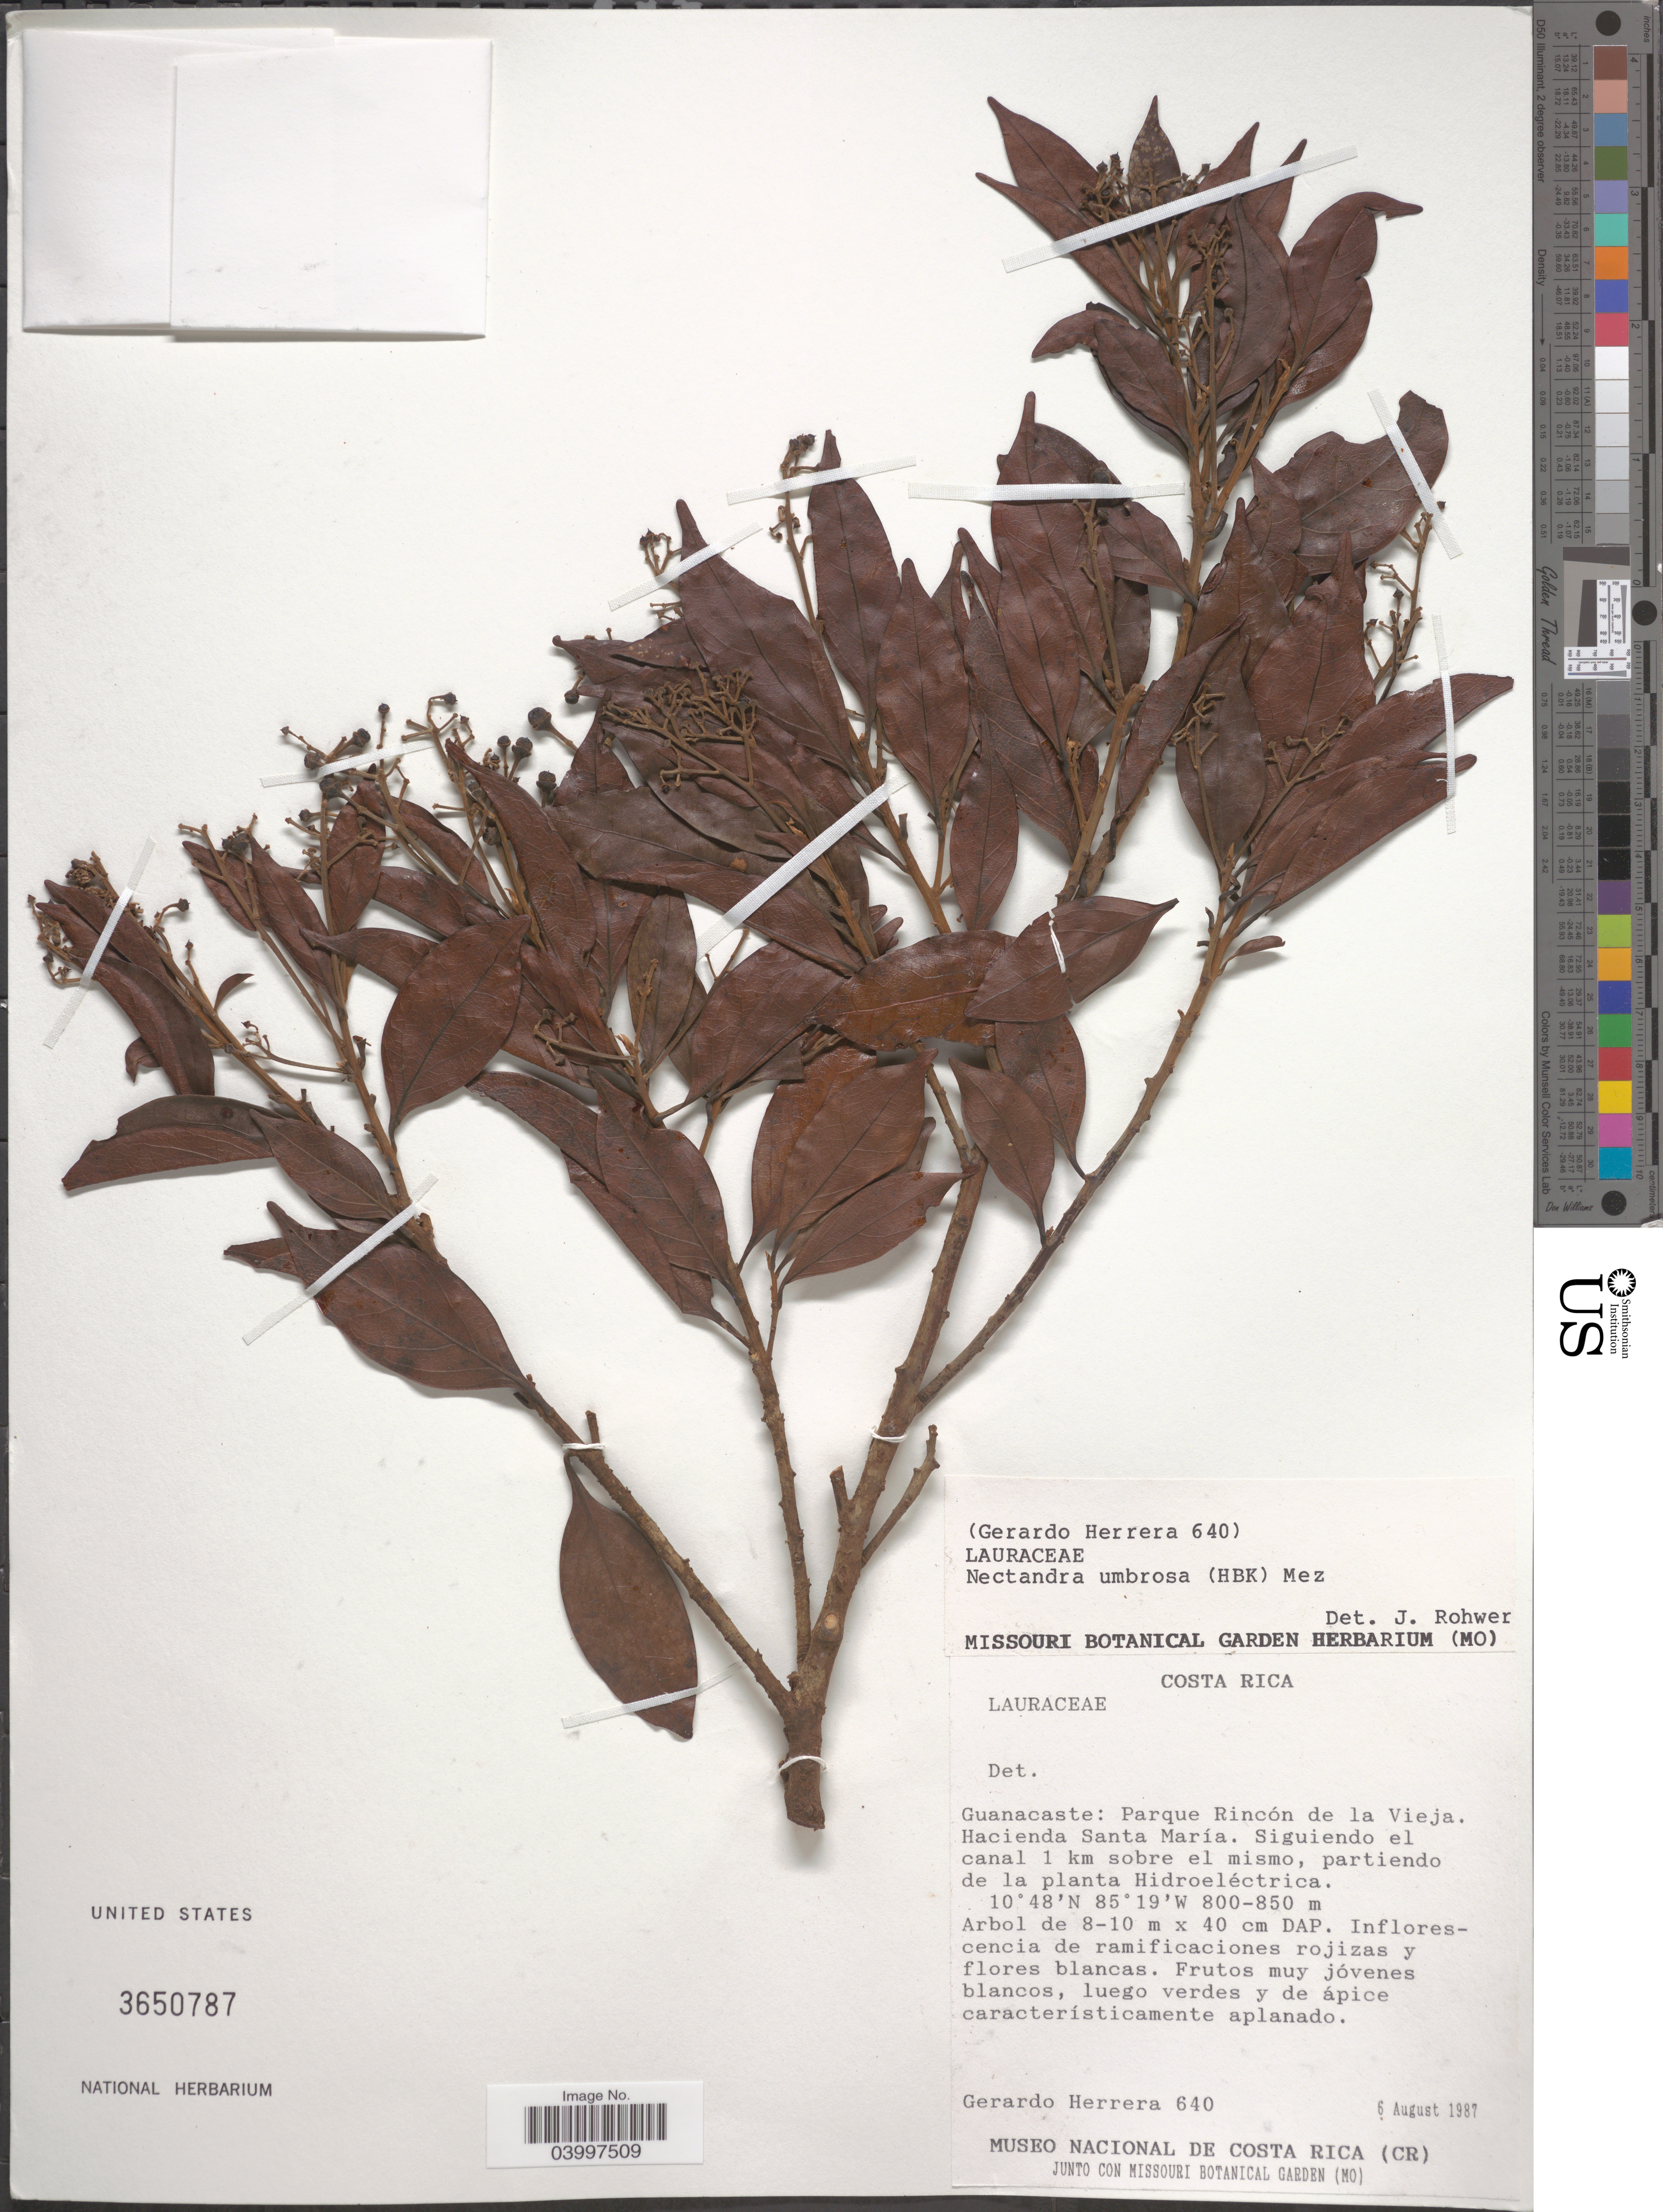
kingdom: Plantae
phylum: Tracheophyta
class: Magnoliopsida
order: Laurales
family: Lauraceae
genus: Nectandra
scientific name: Nectandra umbrosa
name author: (Kunth) Mez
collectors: G. Herrera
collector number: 640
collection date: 1987-08-06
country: Costa Rica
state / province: Guanacaste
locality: Parque Rincón de la Vieja. Hacienda Santa María. Siguiendo el canal 1 km sobre el mismo, partiendo de la planta Hidroeléctrica.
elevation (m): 800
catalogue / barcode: US 3650787